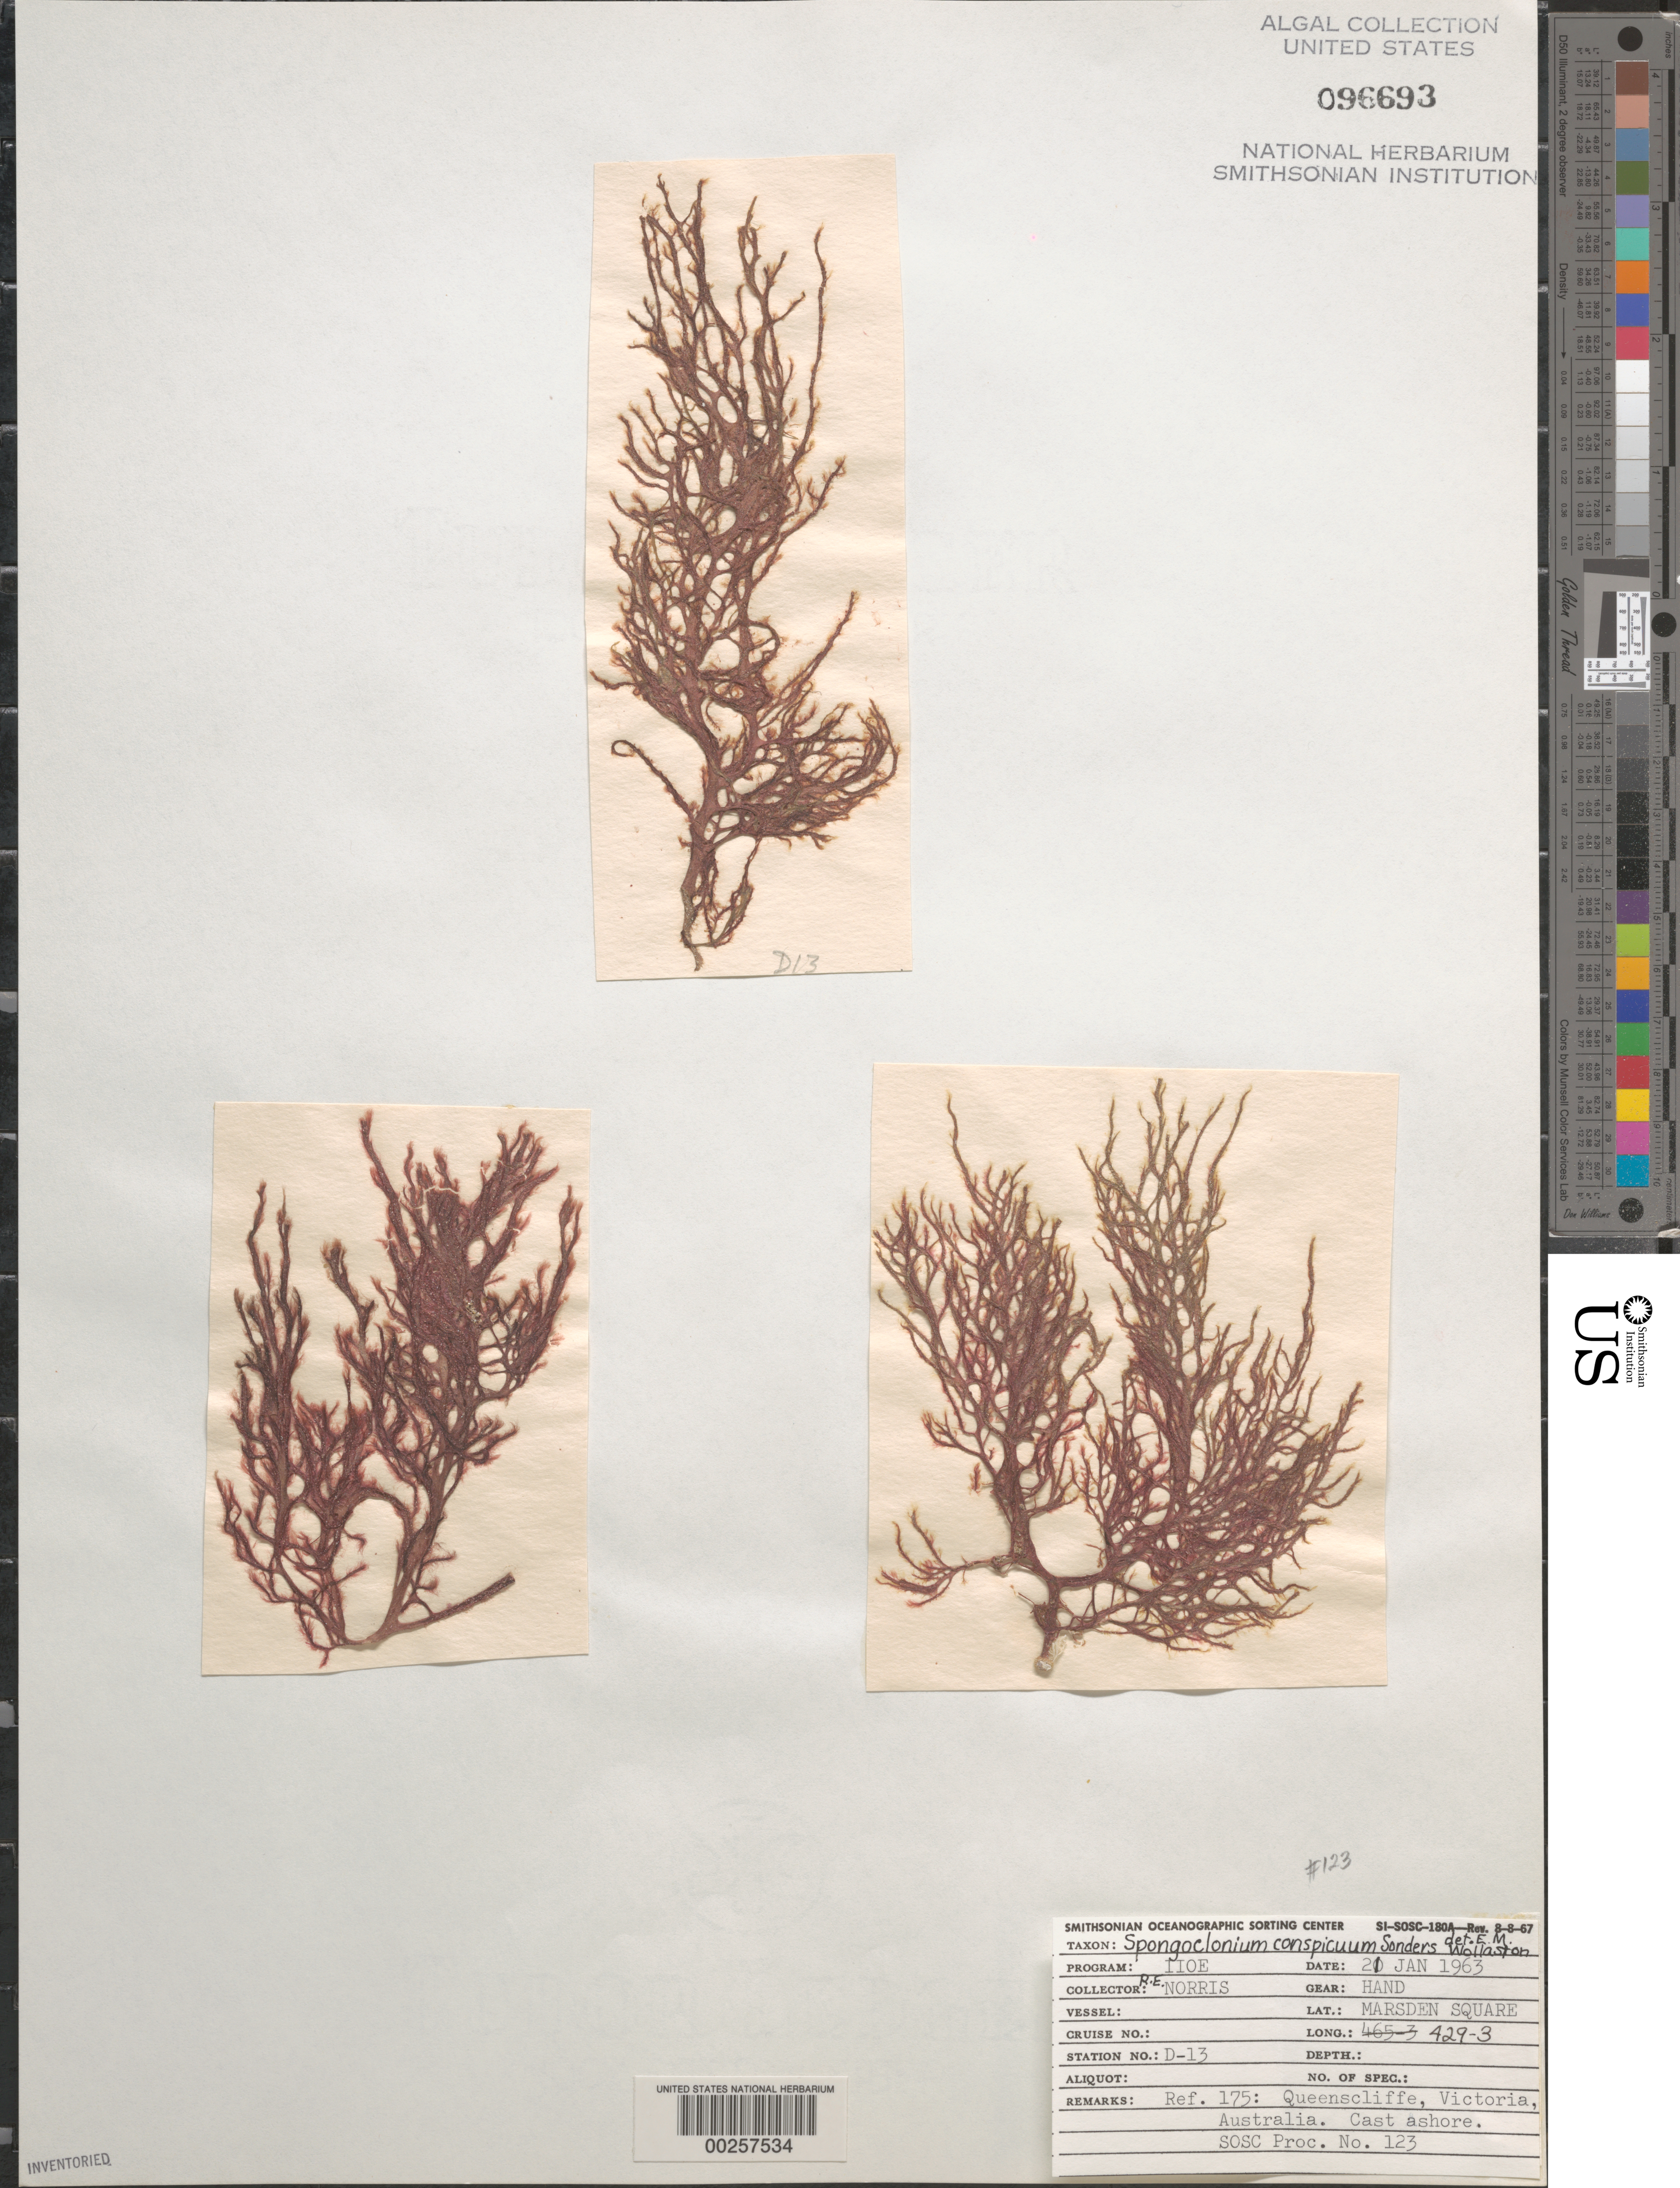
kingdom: Plantae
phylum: Rhodophyta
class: Florideophyceae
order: Ceramiales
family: Wrangeliaceae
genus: Spongoclonium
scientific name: Spongoclonium conspicuum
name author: O.G. Sond.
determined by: Wollaston, E. M.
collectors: R. E. Norris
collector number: Station D-13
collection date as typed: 21 Jan 1963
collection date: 1963-01-21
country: Australia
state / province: Victoria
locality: Queenscliffe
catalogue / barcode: US 96693